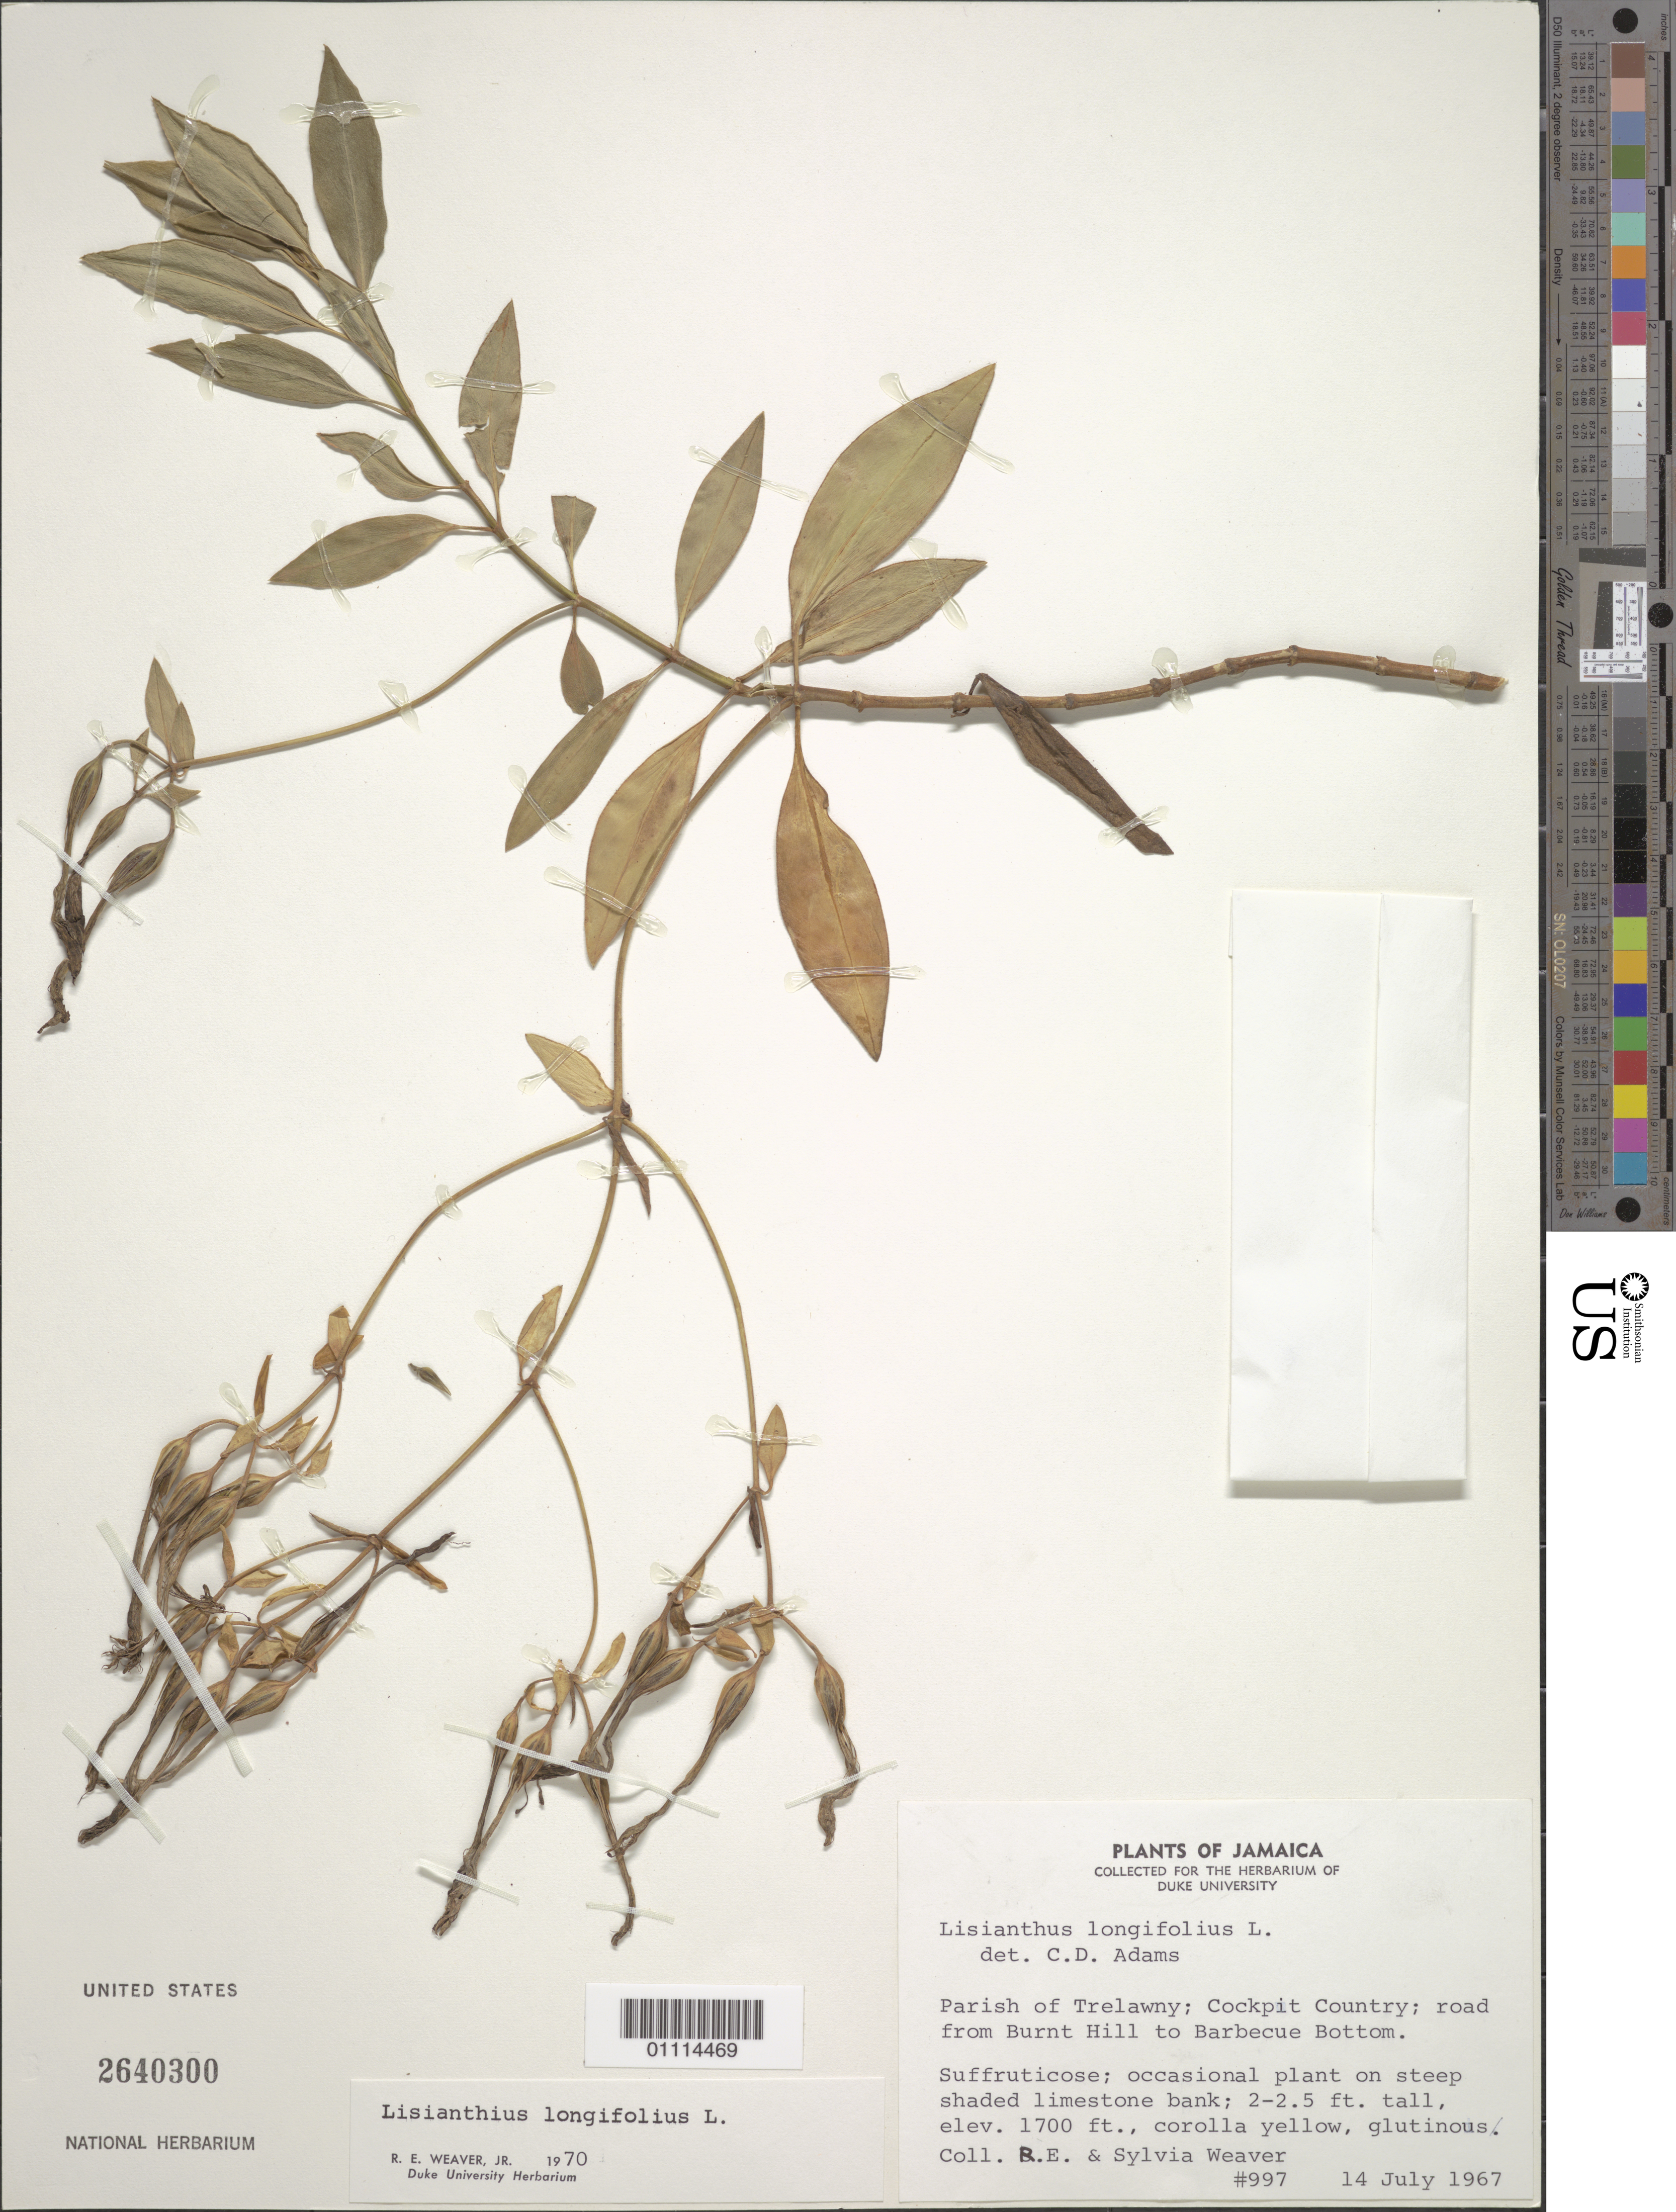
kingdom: Plantae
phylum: Tracheophyta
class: Magnoliopsida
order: Gentianales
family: Gentianaceae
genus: Lisianthius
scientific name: Lisianthius longifolius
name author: L.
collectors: R. Weaver Jr. & S. Weaver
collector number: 997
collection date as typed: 14 Jul 1967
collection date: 1967-07-14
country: Jamaica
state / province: Trelawny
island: Jamaica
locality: Cockpit Country; road from Burnt Hill to Barbecue Bottom. Occasional plant on steep shaded limestone bank; 2-2.5 ft tall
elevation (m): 518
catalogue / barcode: US 2640300